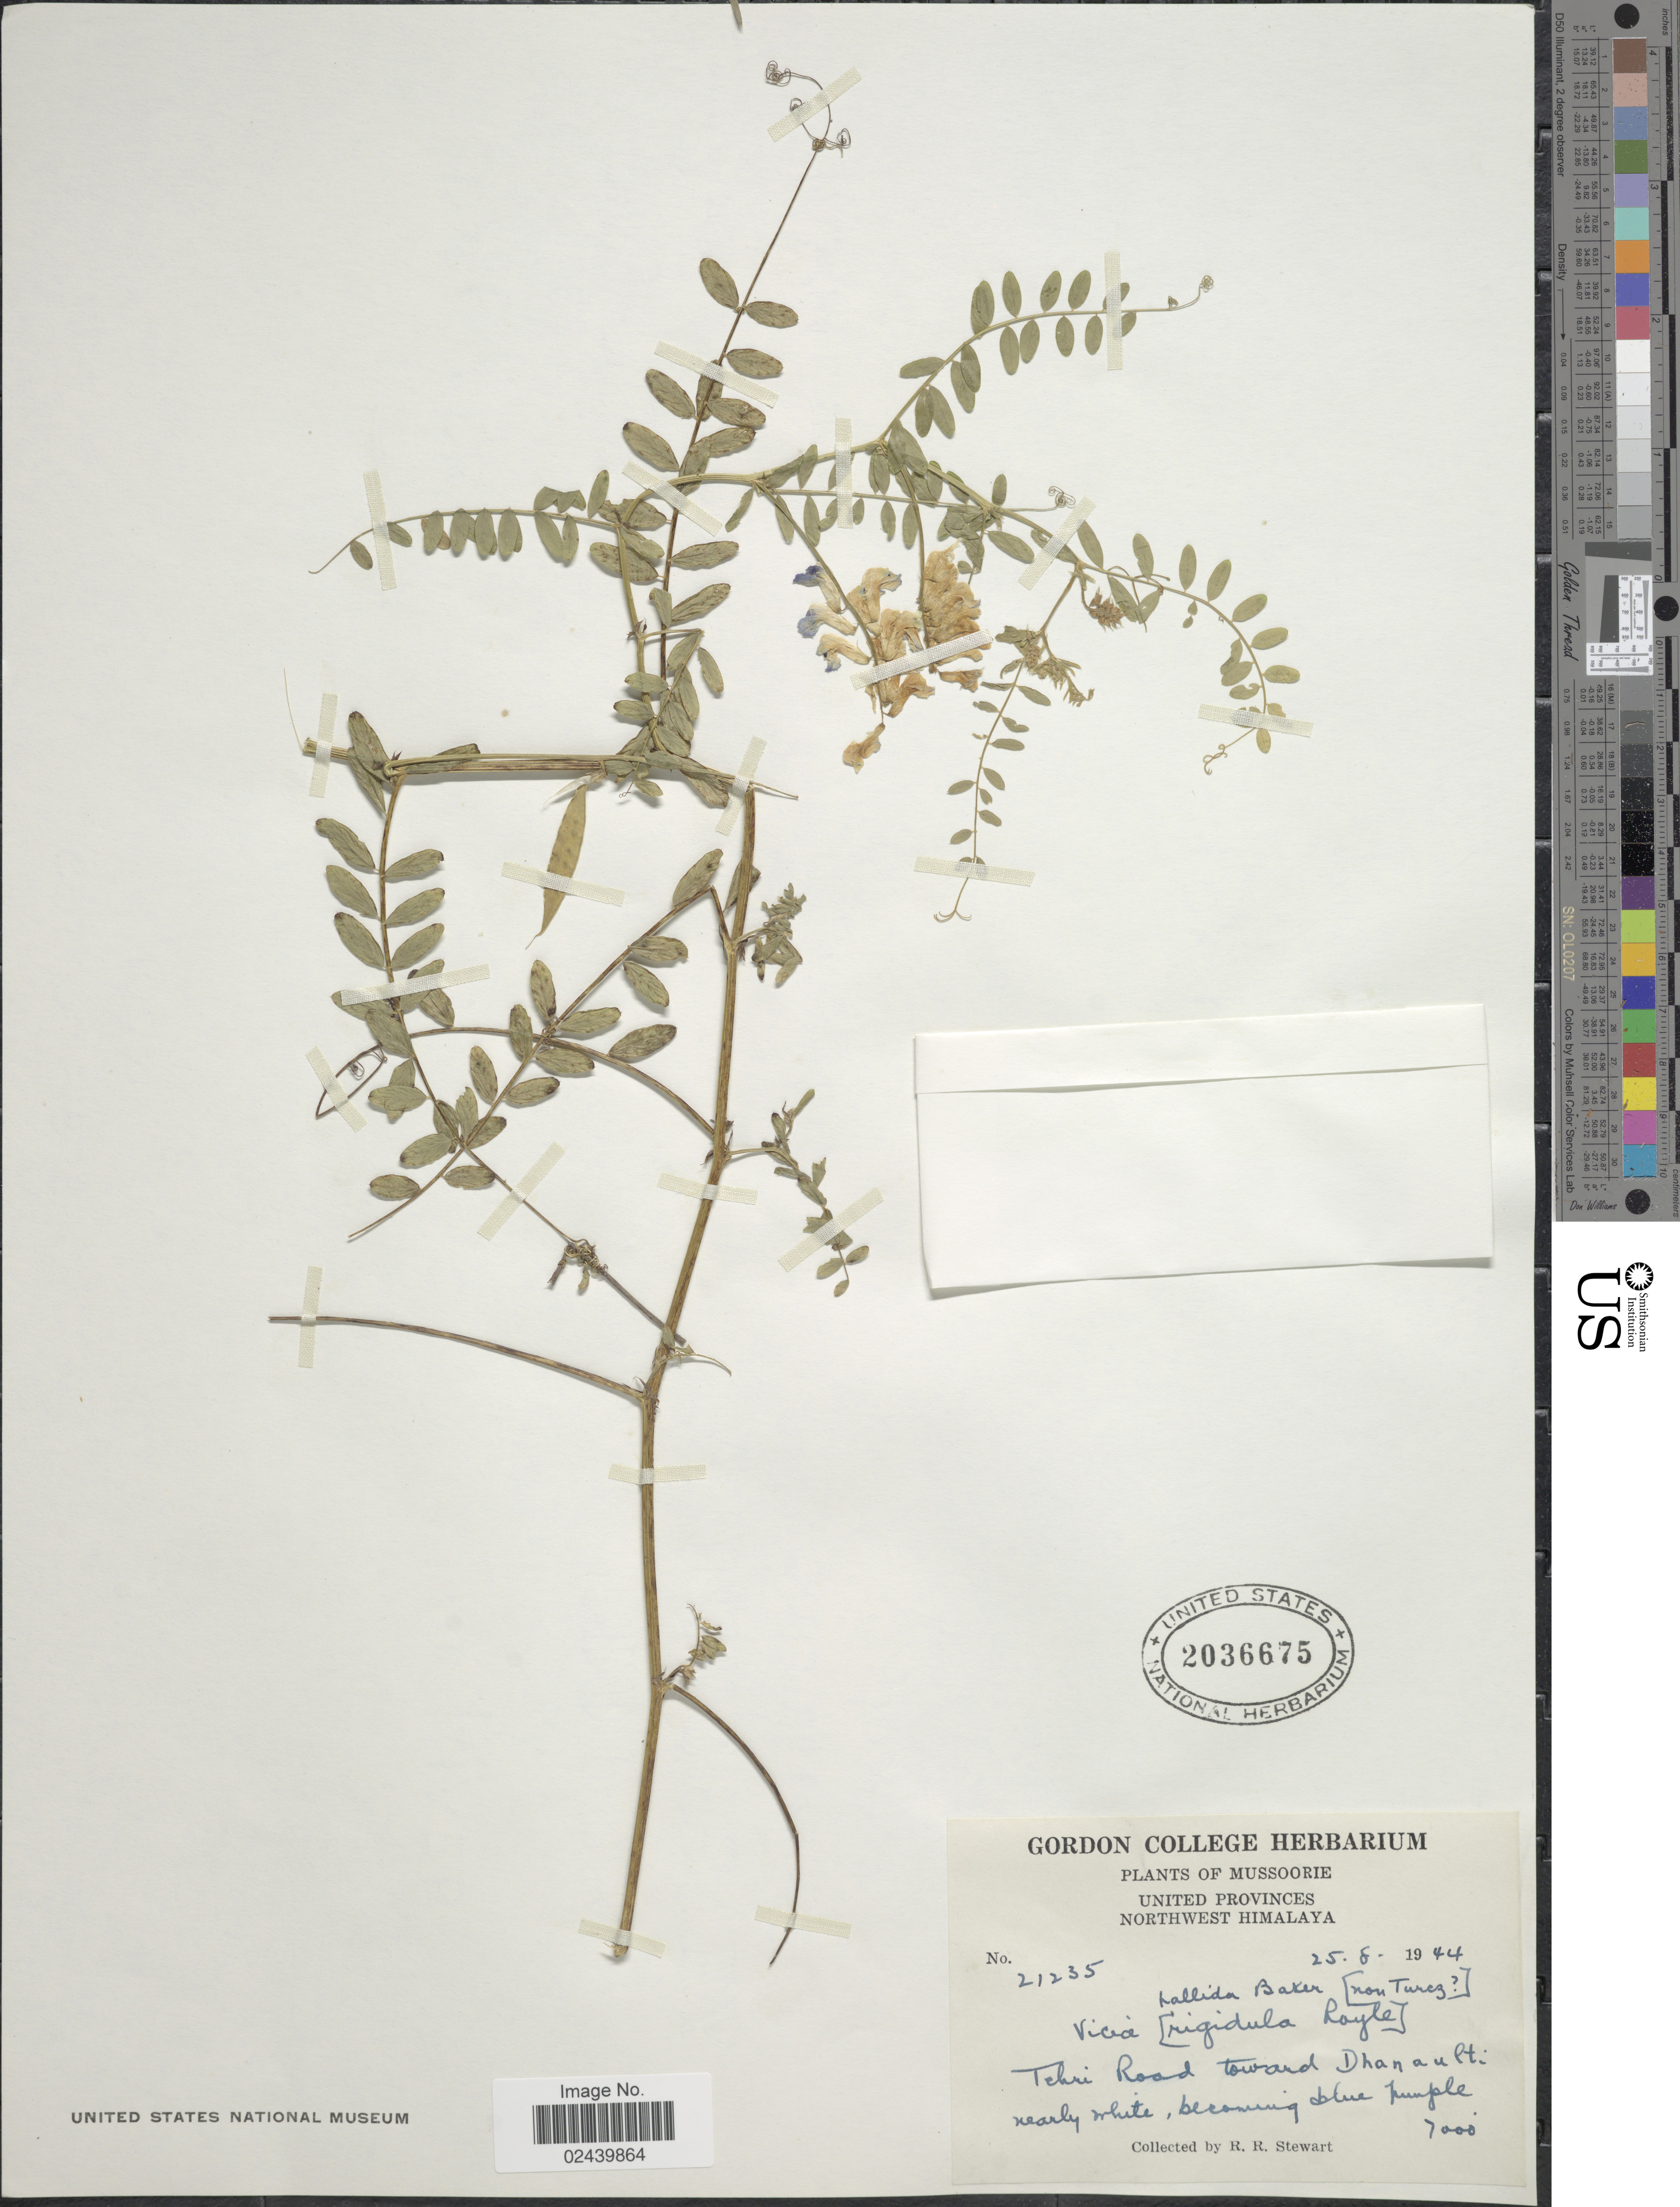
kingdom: Plantae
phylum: Tracheophyta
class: Magnoliopsida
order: Fabales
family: Fabaceae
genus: Vicia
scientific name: Vicia pallida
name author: Hook. & Arn.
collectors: R. R. Stewart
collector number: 21235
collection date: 1944-08-25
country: India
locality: Mussoorie. United Provinces. Northwest Himalaya. Tehri Road toward Dhanault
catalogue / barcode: US 2036675